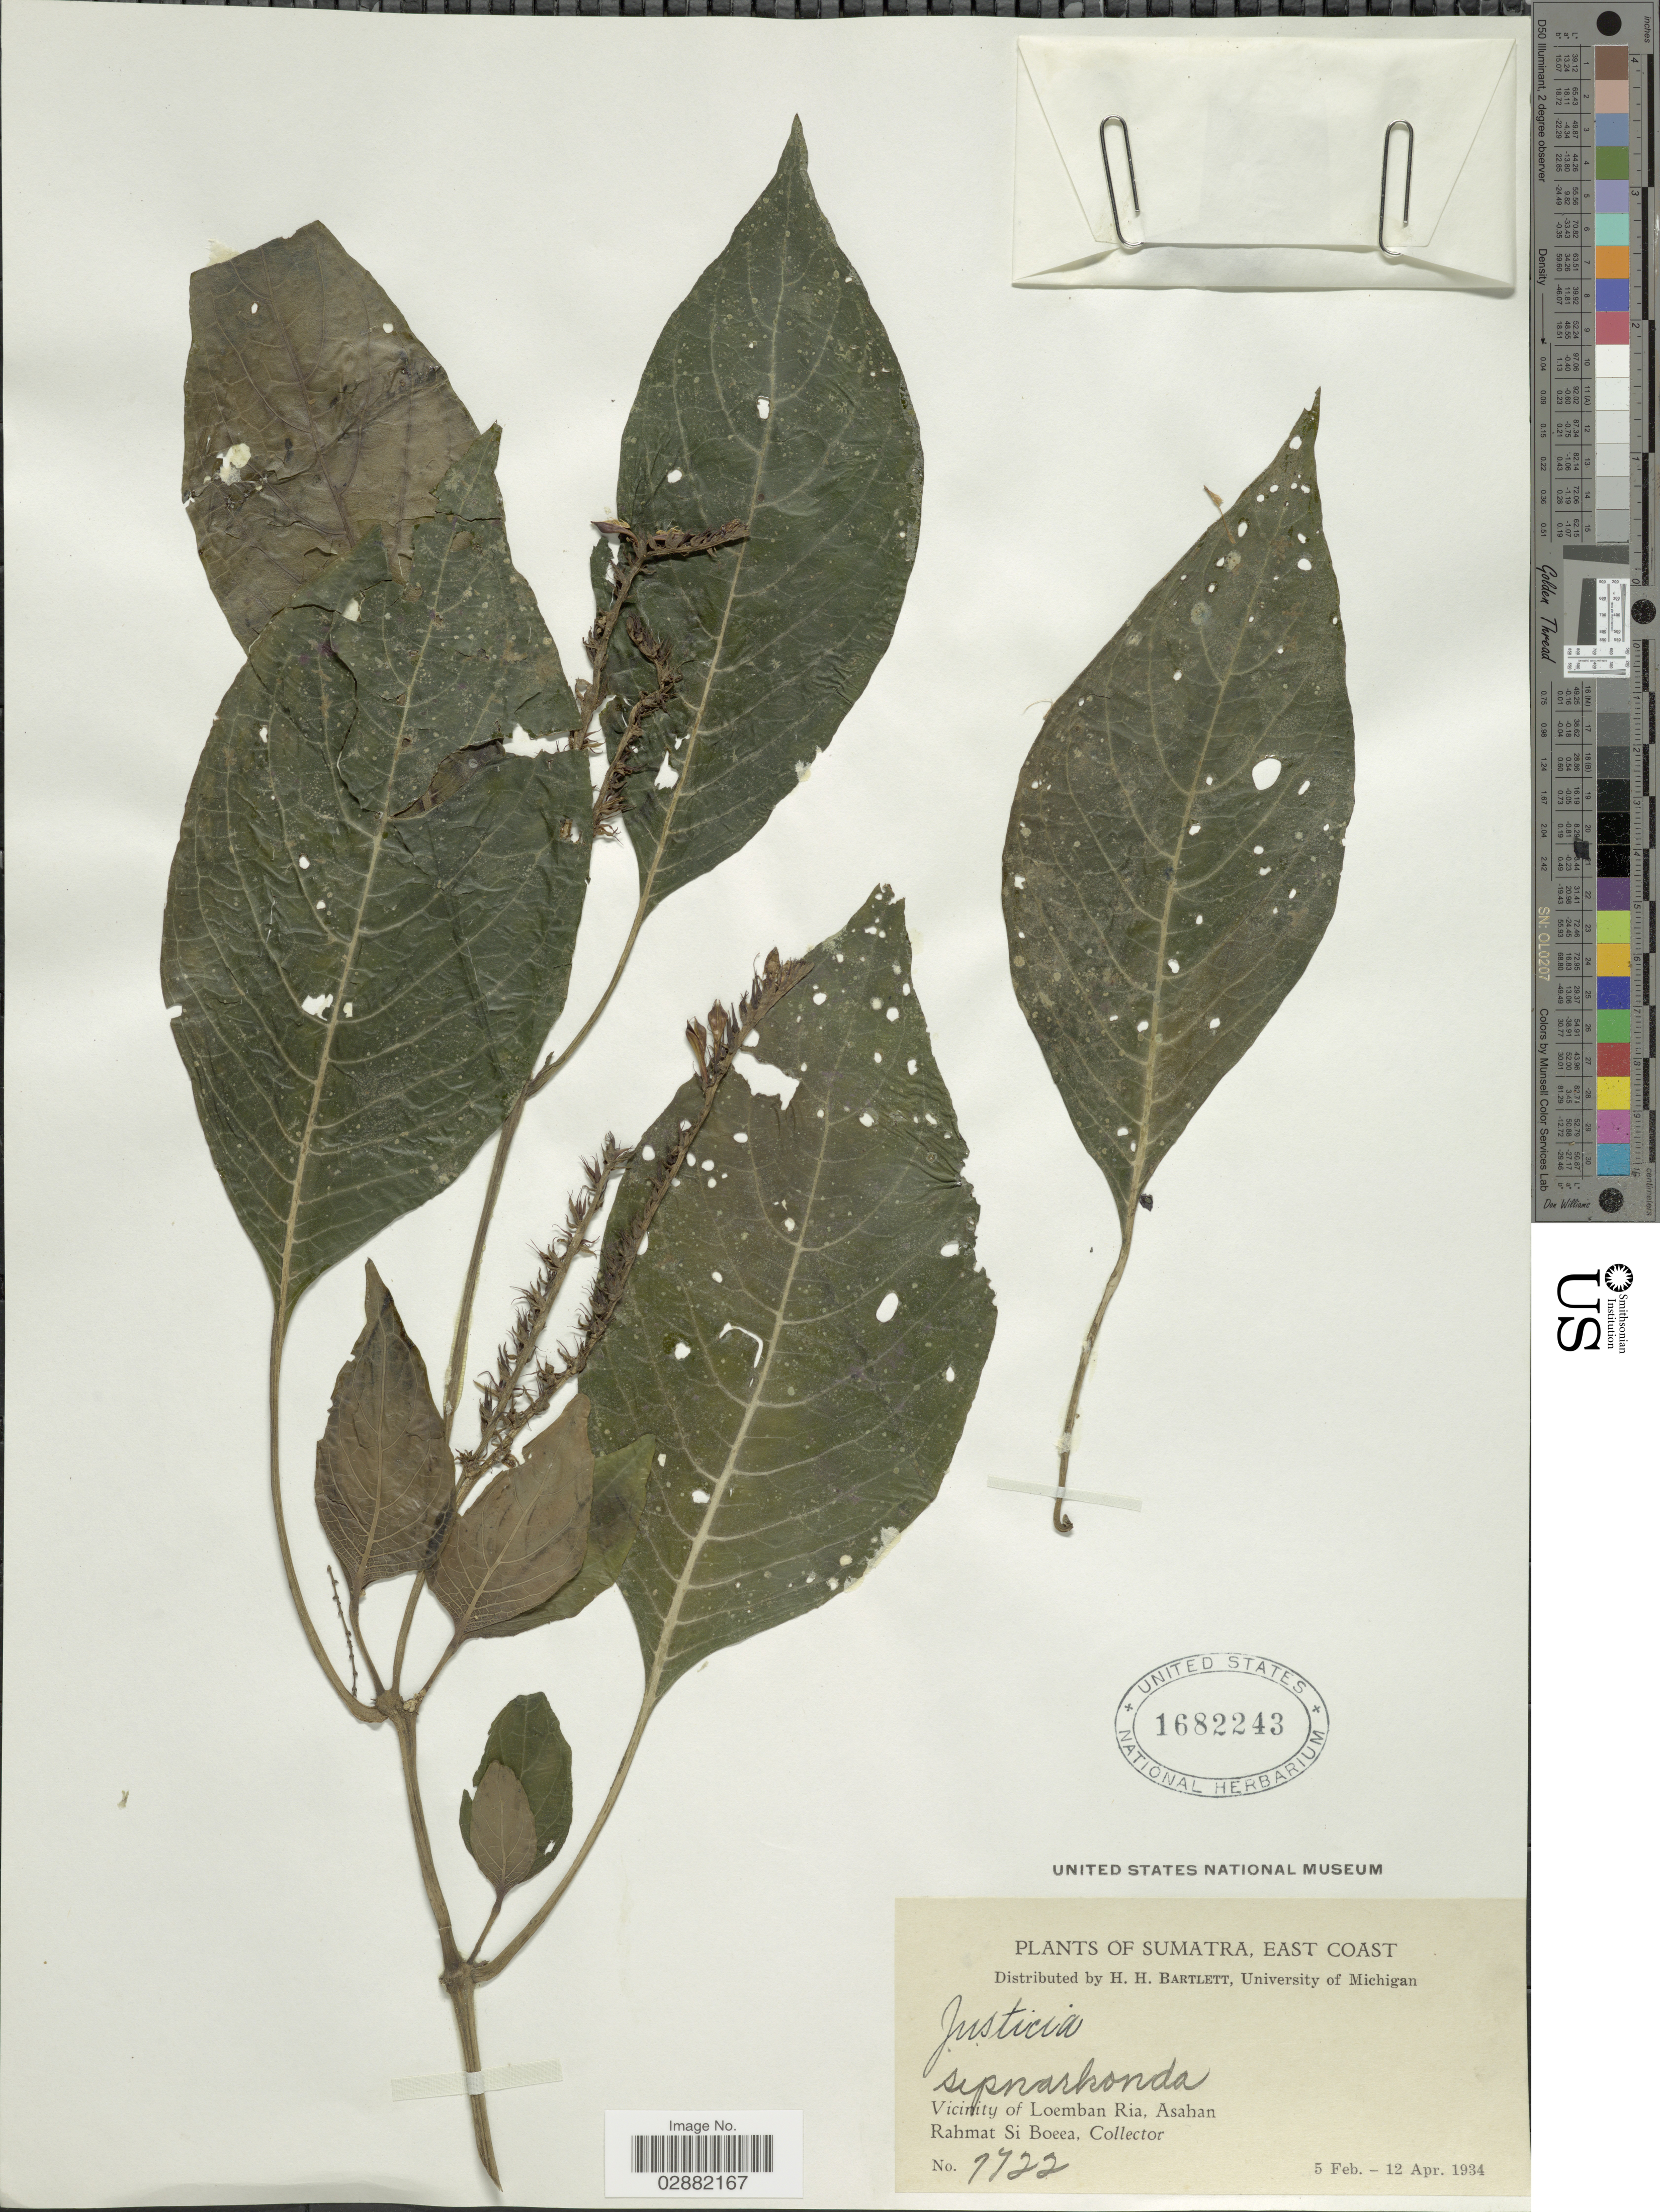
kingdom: Plantae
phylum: Tracheophyta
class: Magnoliopsida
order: Lamiales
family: Acanthaceae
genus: Justicia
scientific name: Justicia sp.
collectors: Rahmat Si Boeea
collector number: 7722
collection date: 1934-02-05/1934-04-12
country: Indonesia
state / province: Sumatra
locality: Sumatra, East Coast. Vicinity of Loemban Ria, Asahan.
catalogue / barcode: US 1682243